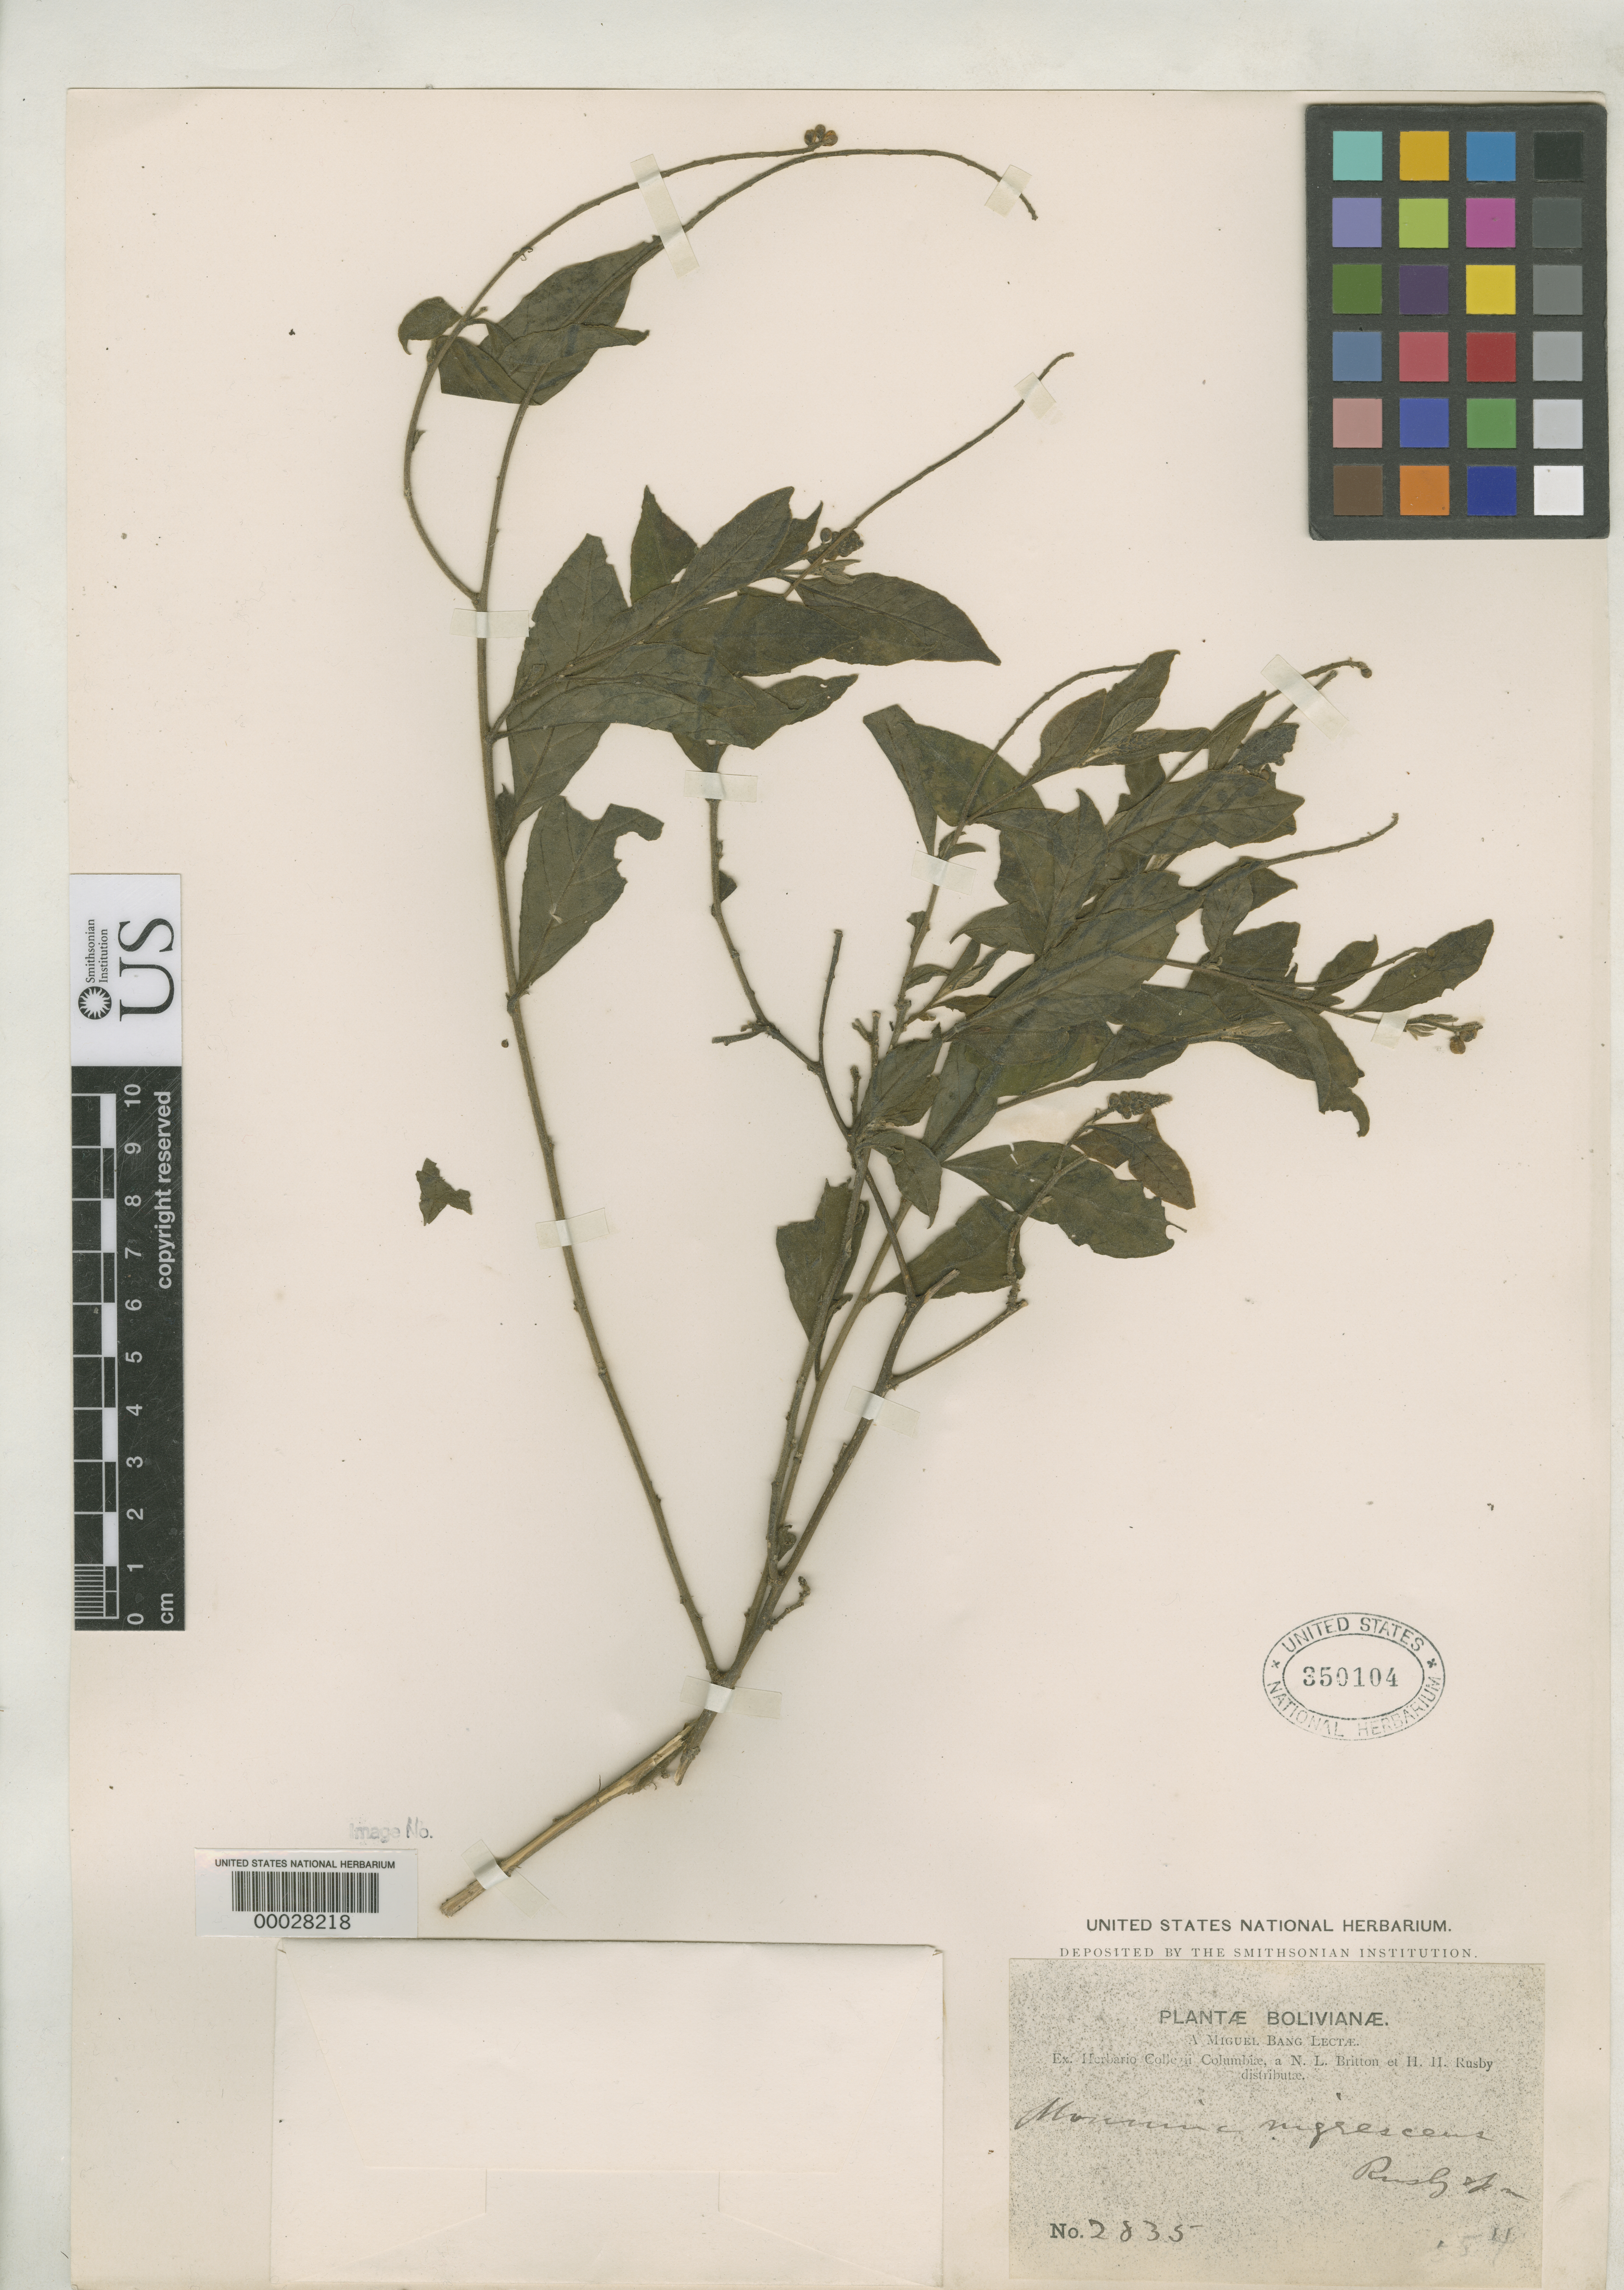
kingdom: Plantae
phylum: Tracheophyta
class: Magnoliopsida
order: Fabales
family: Polygalaceae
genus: Monnina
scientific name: Monnina nigrescens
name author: Rusby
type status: Isolectotype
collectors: M. Bang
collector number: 2835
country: Bolivia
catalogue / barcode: US 350104